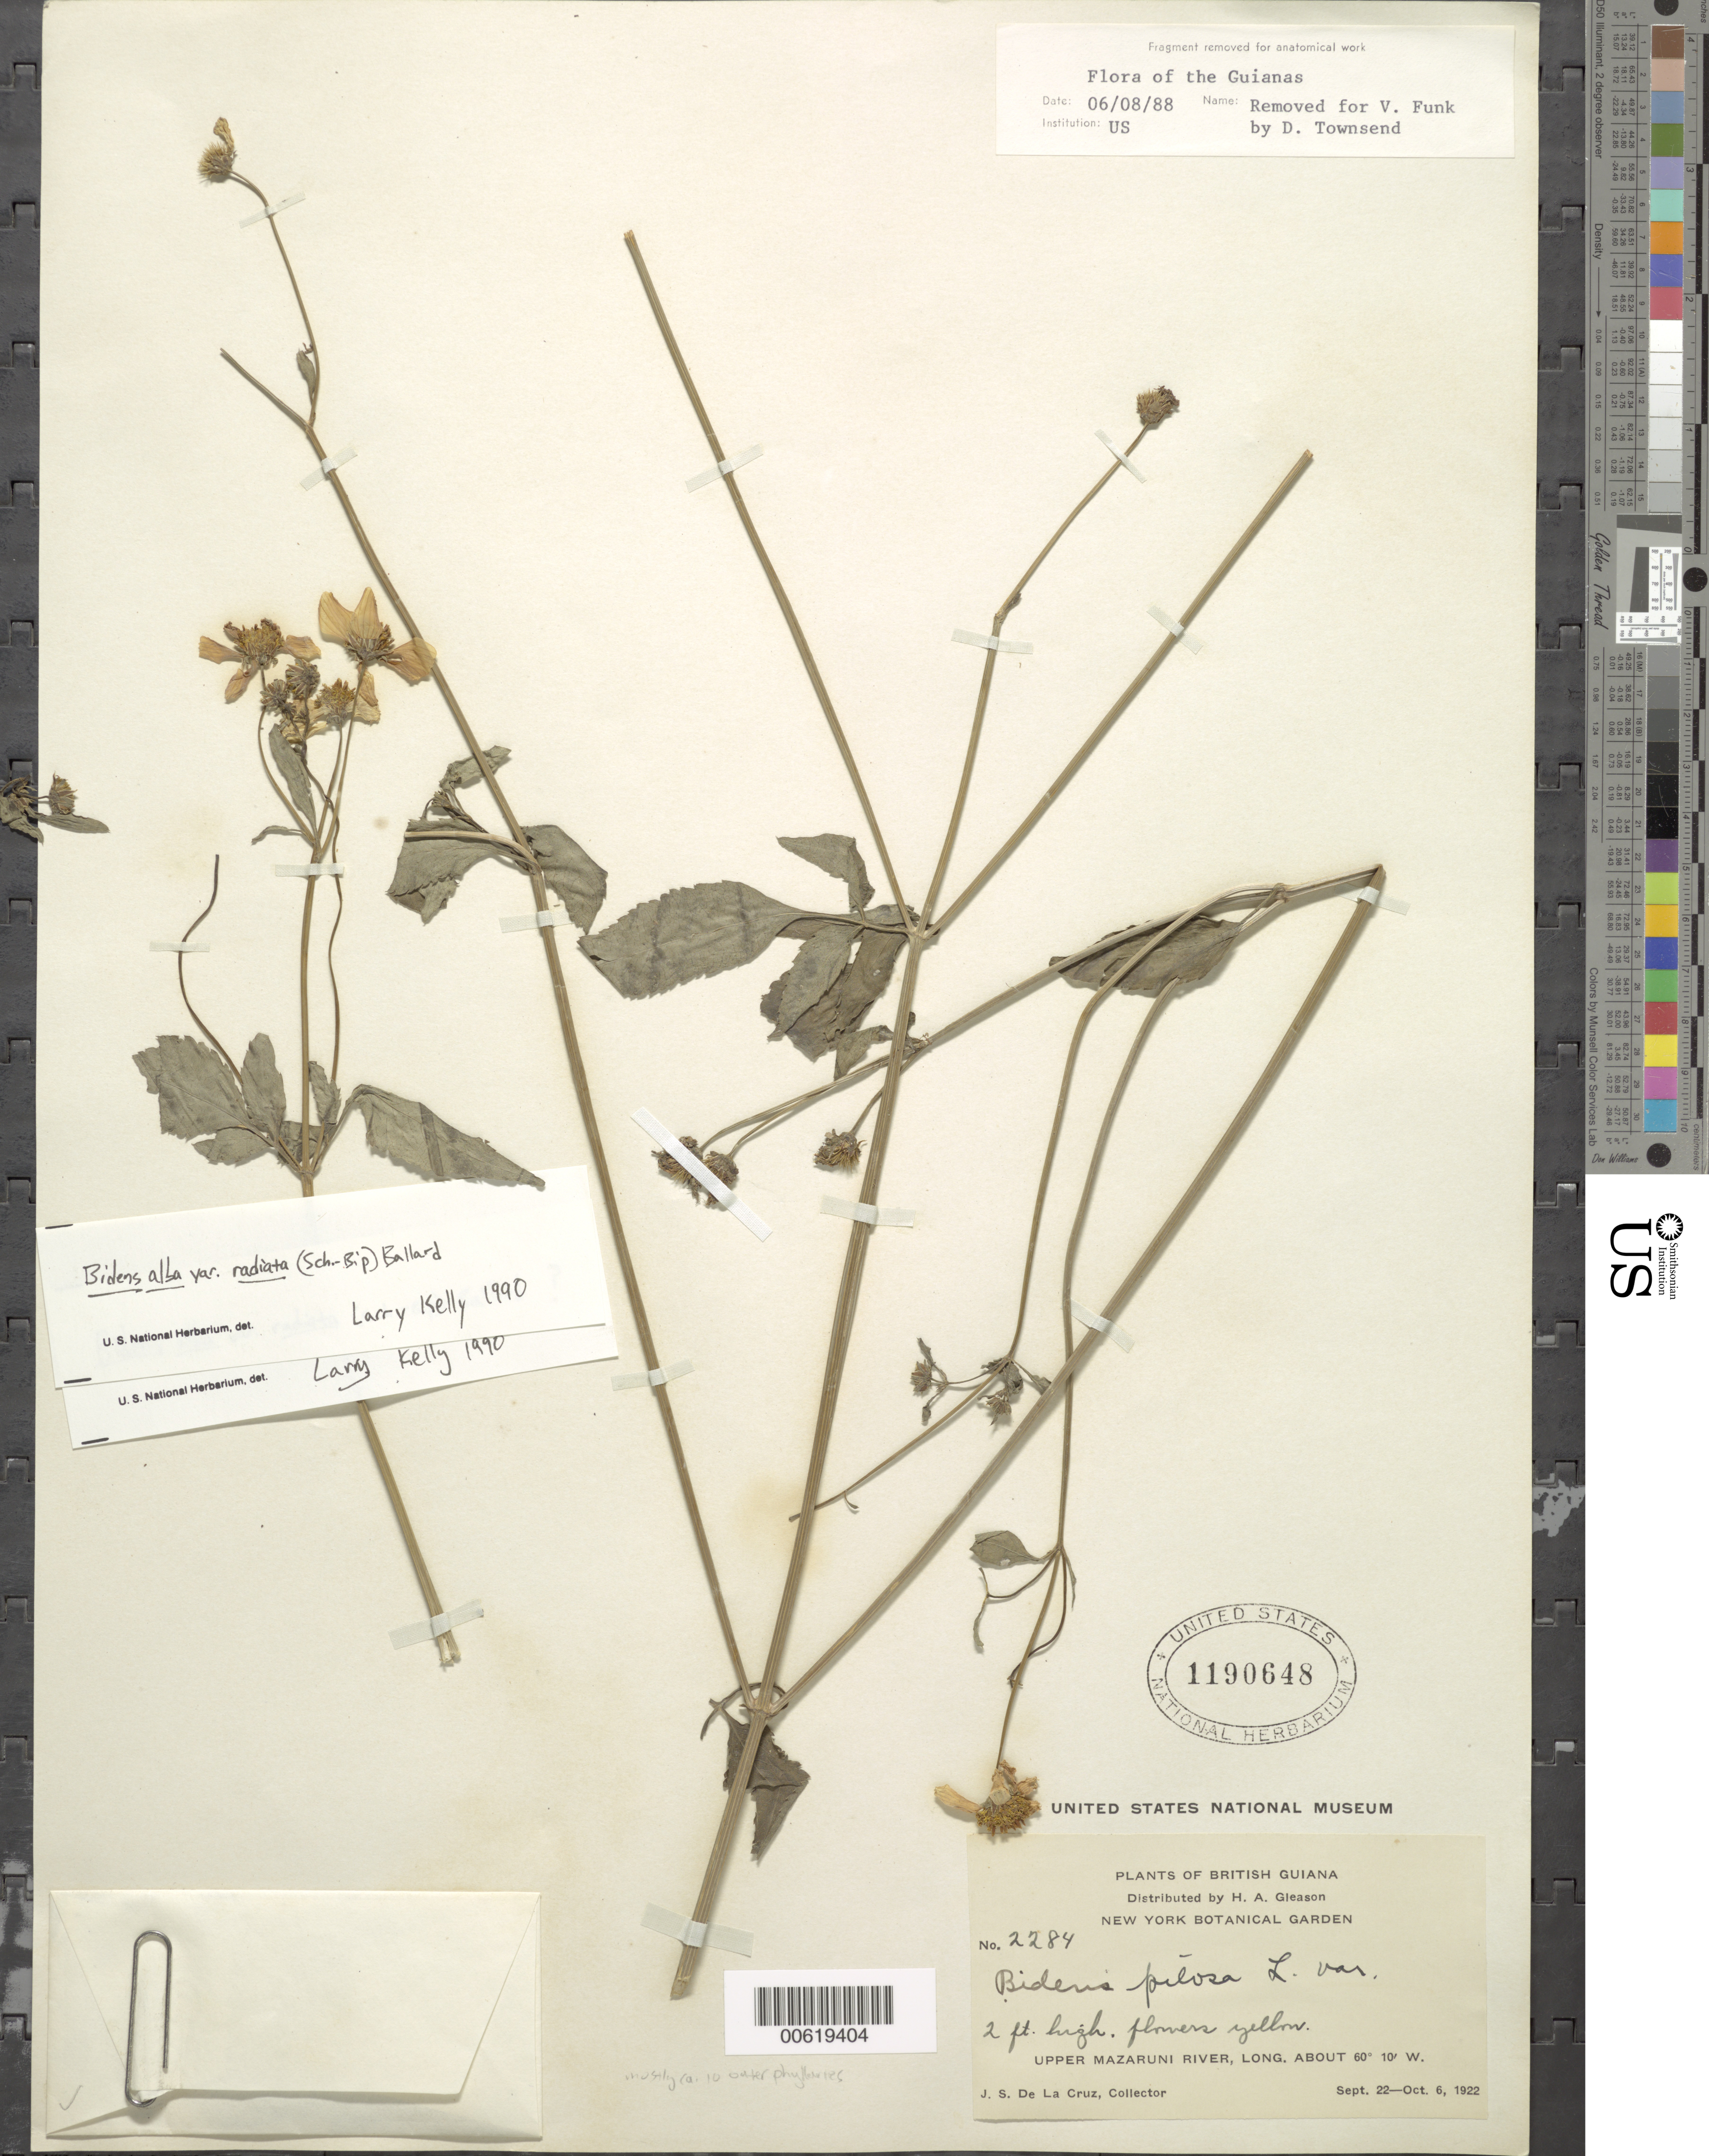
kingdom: Plantae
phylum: Tracheophyta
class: Magnoliopsida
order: Asterales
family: Asteraceae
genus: Bidens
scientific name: Bidens alba var. radiata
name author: (Sch. Bip.) R.E. Ballard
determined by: Kelly, L. M., (US), NMNH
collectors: J. S. de la Cruz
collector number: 2284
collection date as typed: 22-Sep-22 to 6-Oct-22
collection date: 1922-09-22/1922-10-06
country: Guyana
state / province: Cuyuni-Mazaruni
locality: Upper Mazaruni R.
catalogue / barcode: US 1190648